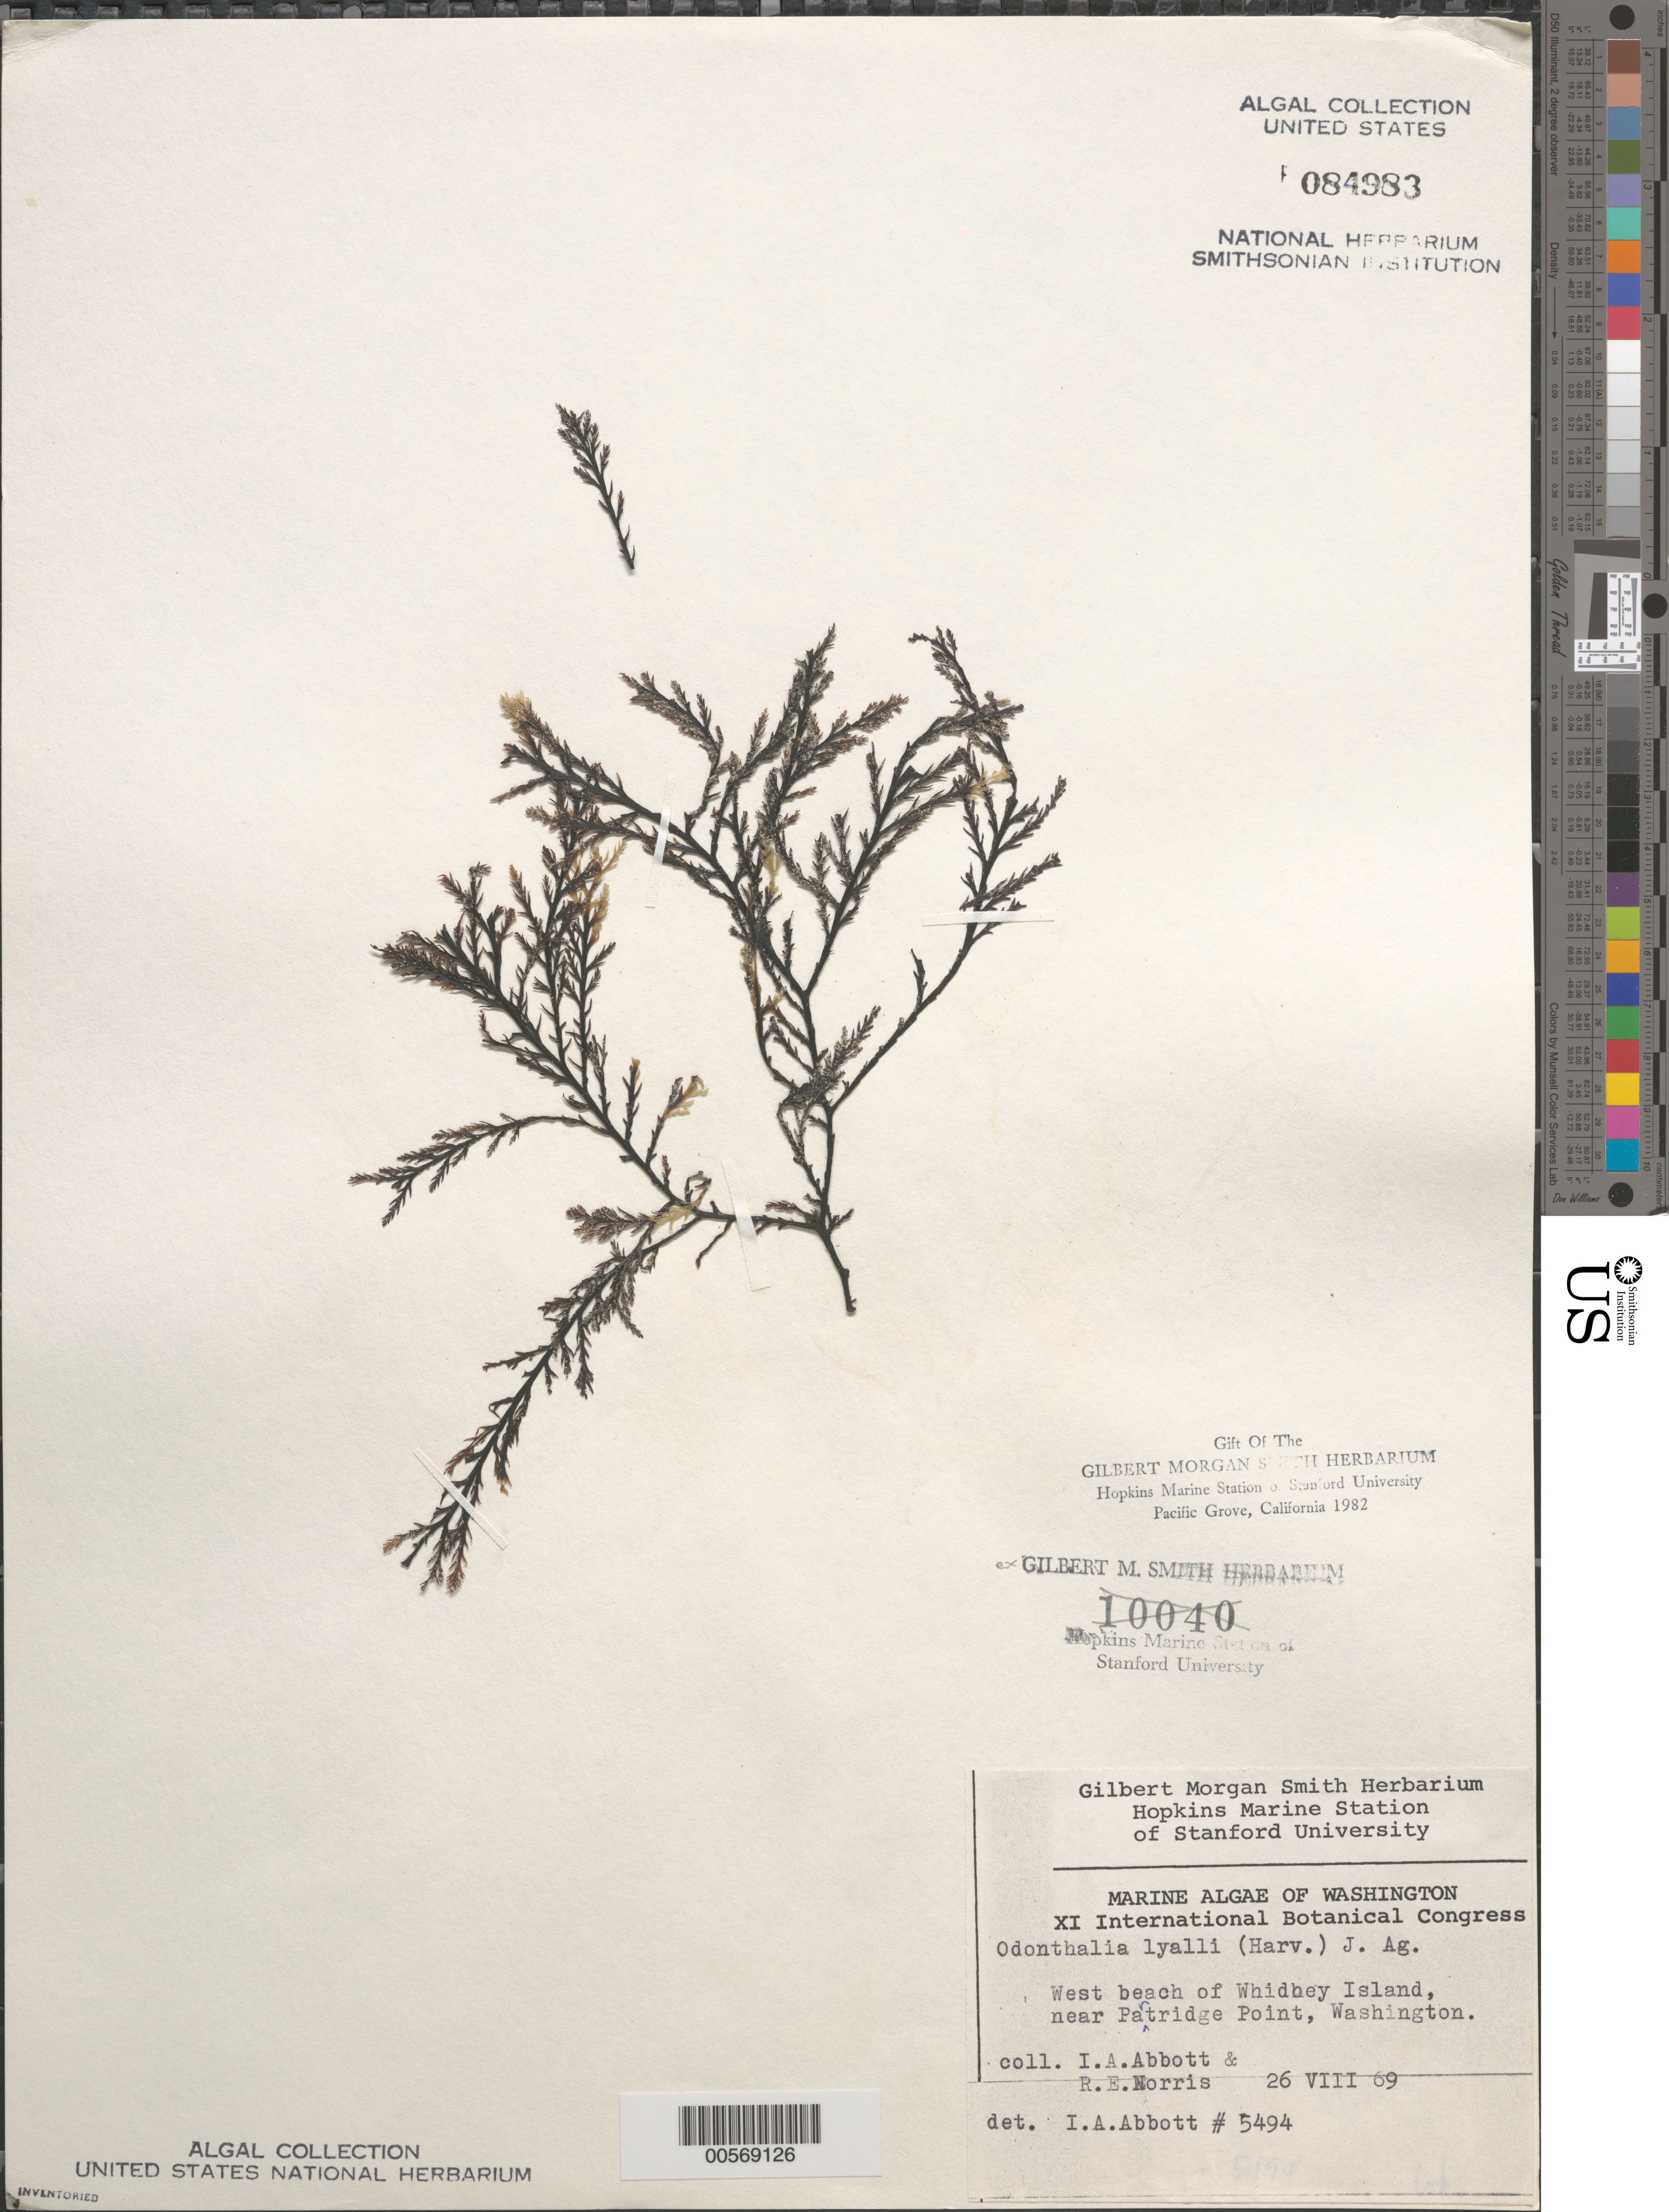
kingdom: Plantae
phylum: Rhodophyta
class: Florideophyceae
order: Ceramiales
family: Rhodomelaceae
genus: Odonthalia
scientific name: Odonthalia lyallii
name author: (Harv.) J. Agardh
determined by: Abbott, Isabella A.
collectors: I. A. Abbott & R. E. Norris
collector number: IAA 5494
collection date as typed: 26 Aug 1969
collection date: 1969-08-26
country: United States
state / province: Washington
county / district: Island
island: Whidbey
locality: West Beach near Partridge Point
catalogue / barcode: US 84983